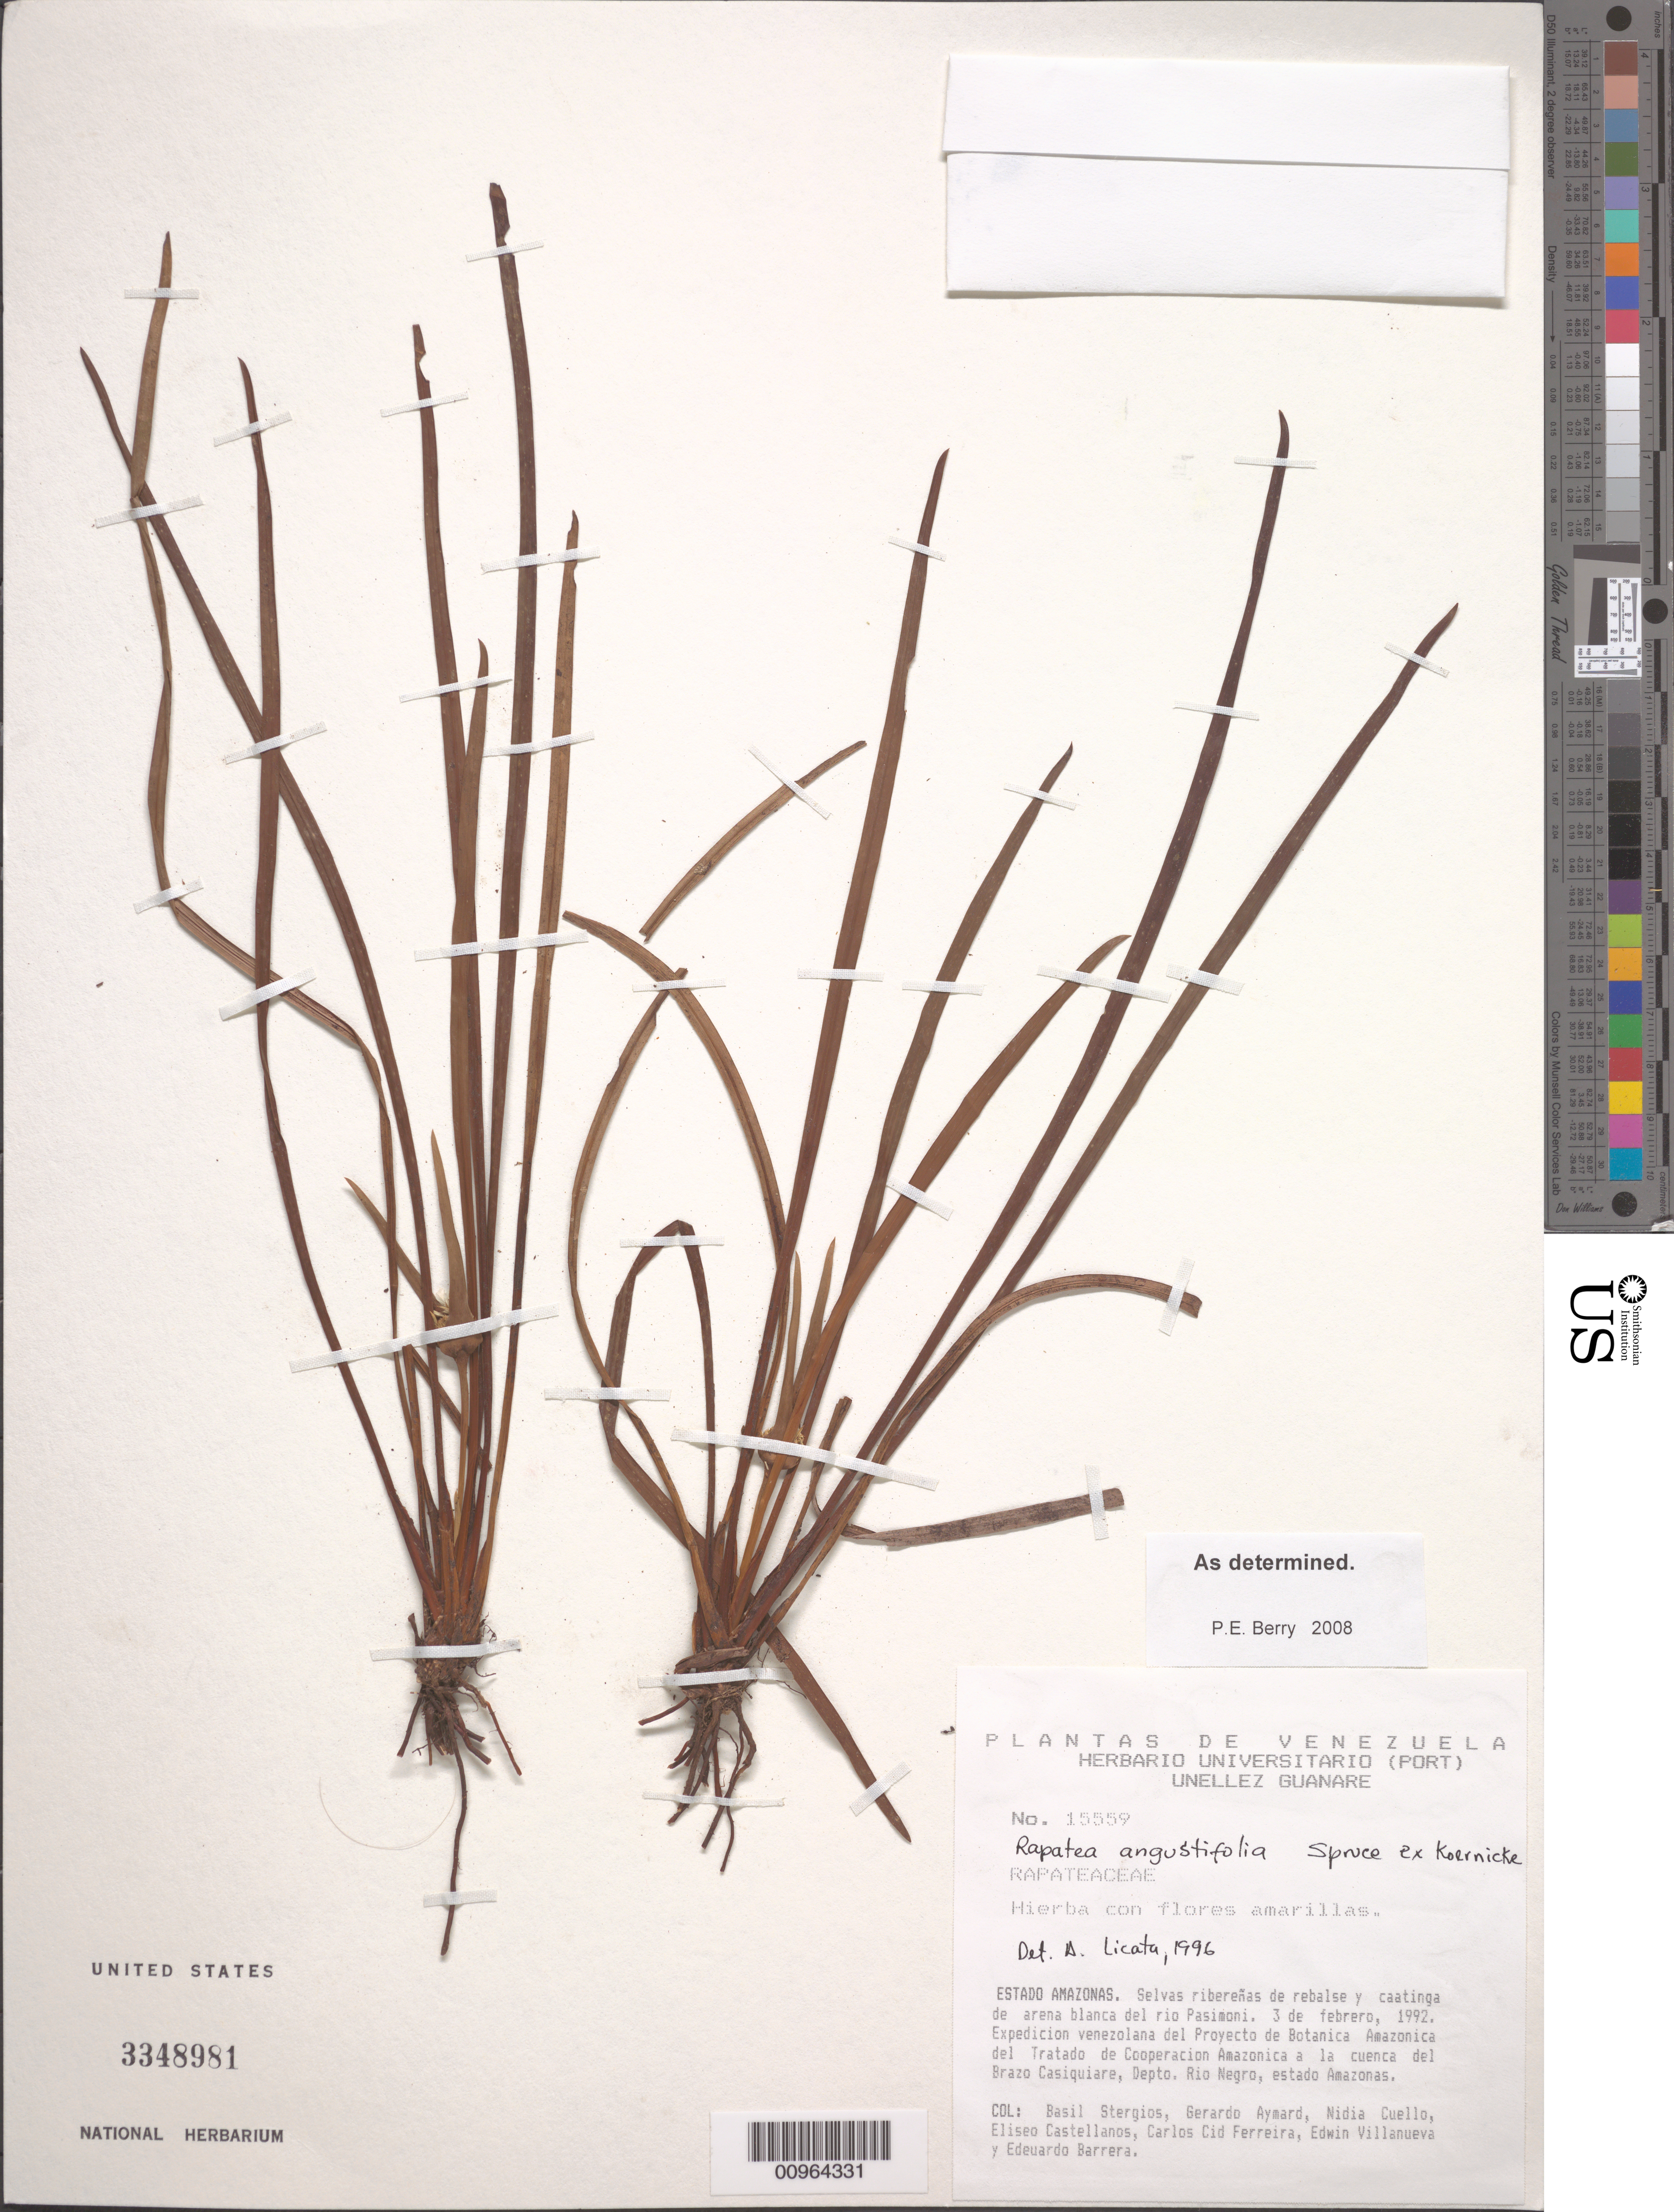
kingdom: Plantae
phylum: Tracheophyta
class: Liliopsida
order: Poales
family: Rapateaceae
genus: Rapatea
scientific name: Rapatea angustifolia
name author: Spruce ex Körn.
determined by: Berry, P. E., (WIS), University of Wisconsin - Madison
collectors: B. G. Stergios, G. A. Aymard, N. L. Cuello, E. Castellanos, C. A. Cid Ferreira, E. Villanueva & E. Barrera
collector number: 15559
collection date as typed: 3-Feb-92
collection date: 1992-02-03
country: Venezuela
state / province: Amazonas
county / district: Río Negro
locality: Río Pasimoni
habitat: Selvas riberenas de rebalse y caatinga de arena blanca del río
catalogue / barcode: US 3348981